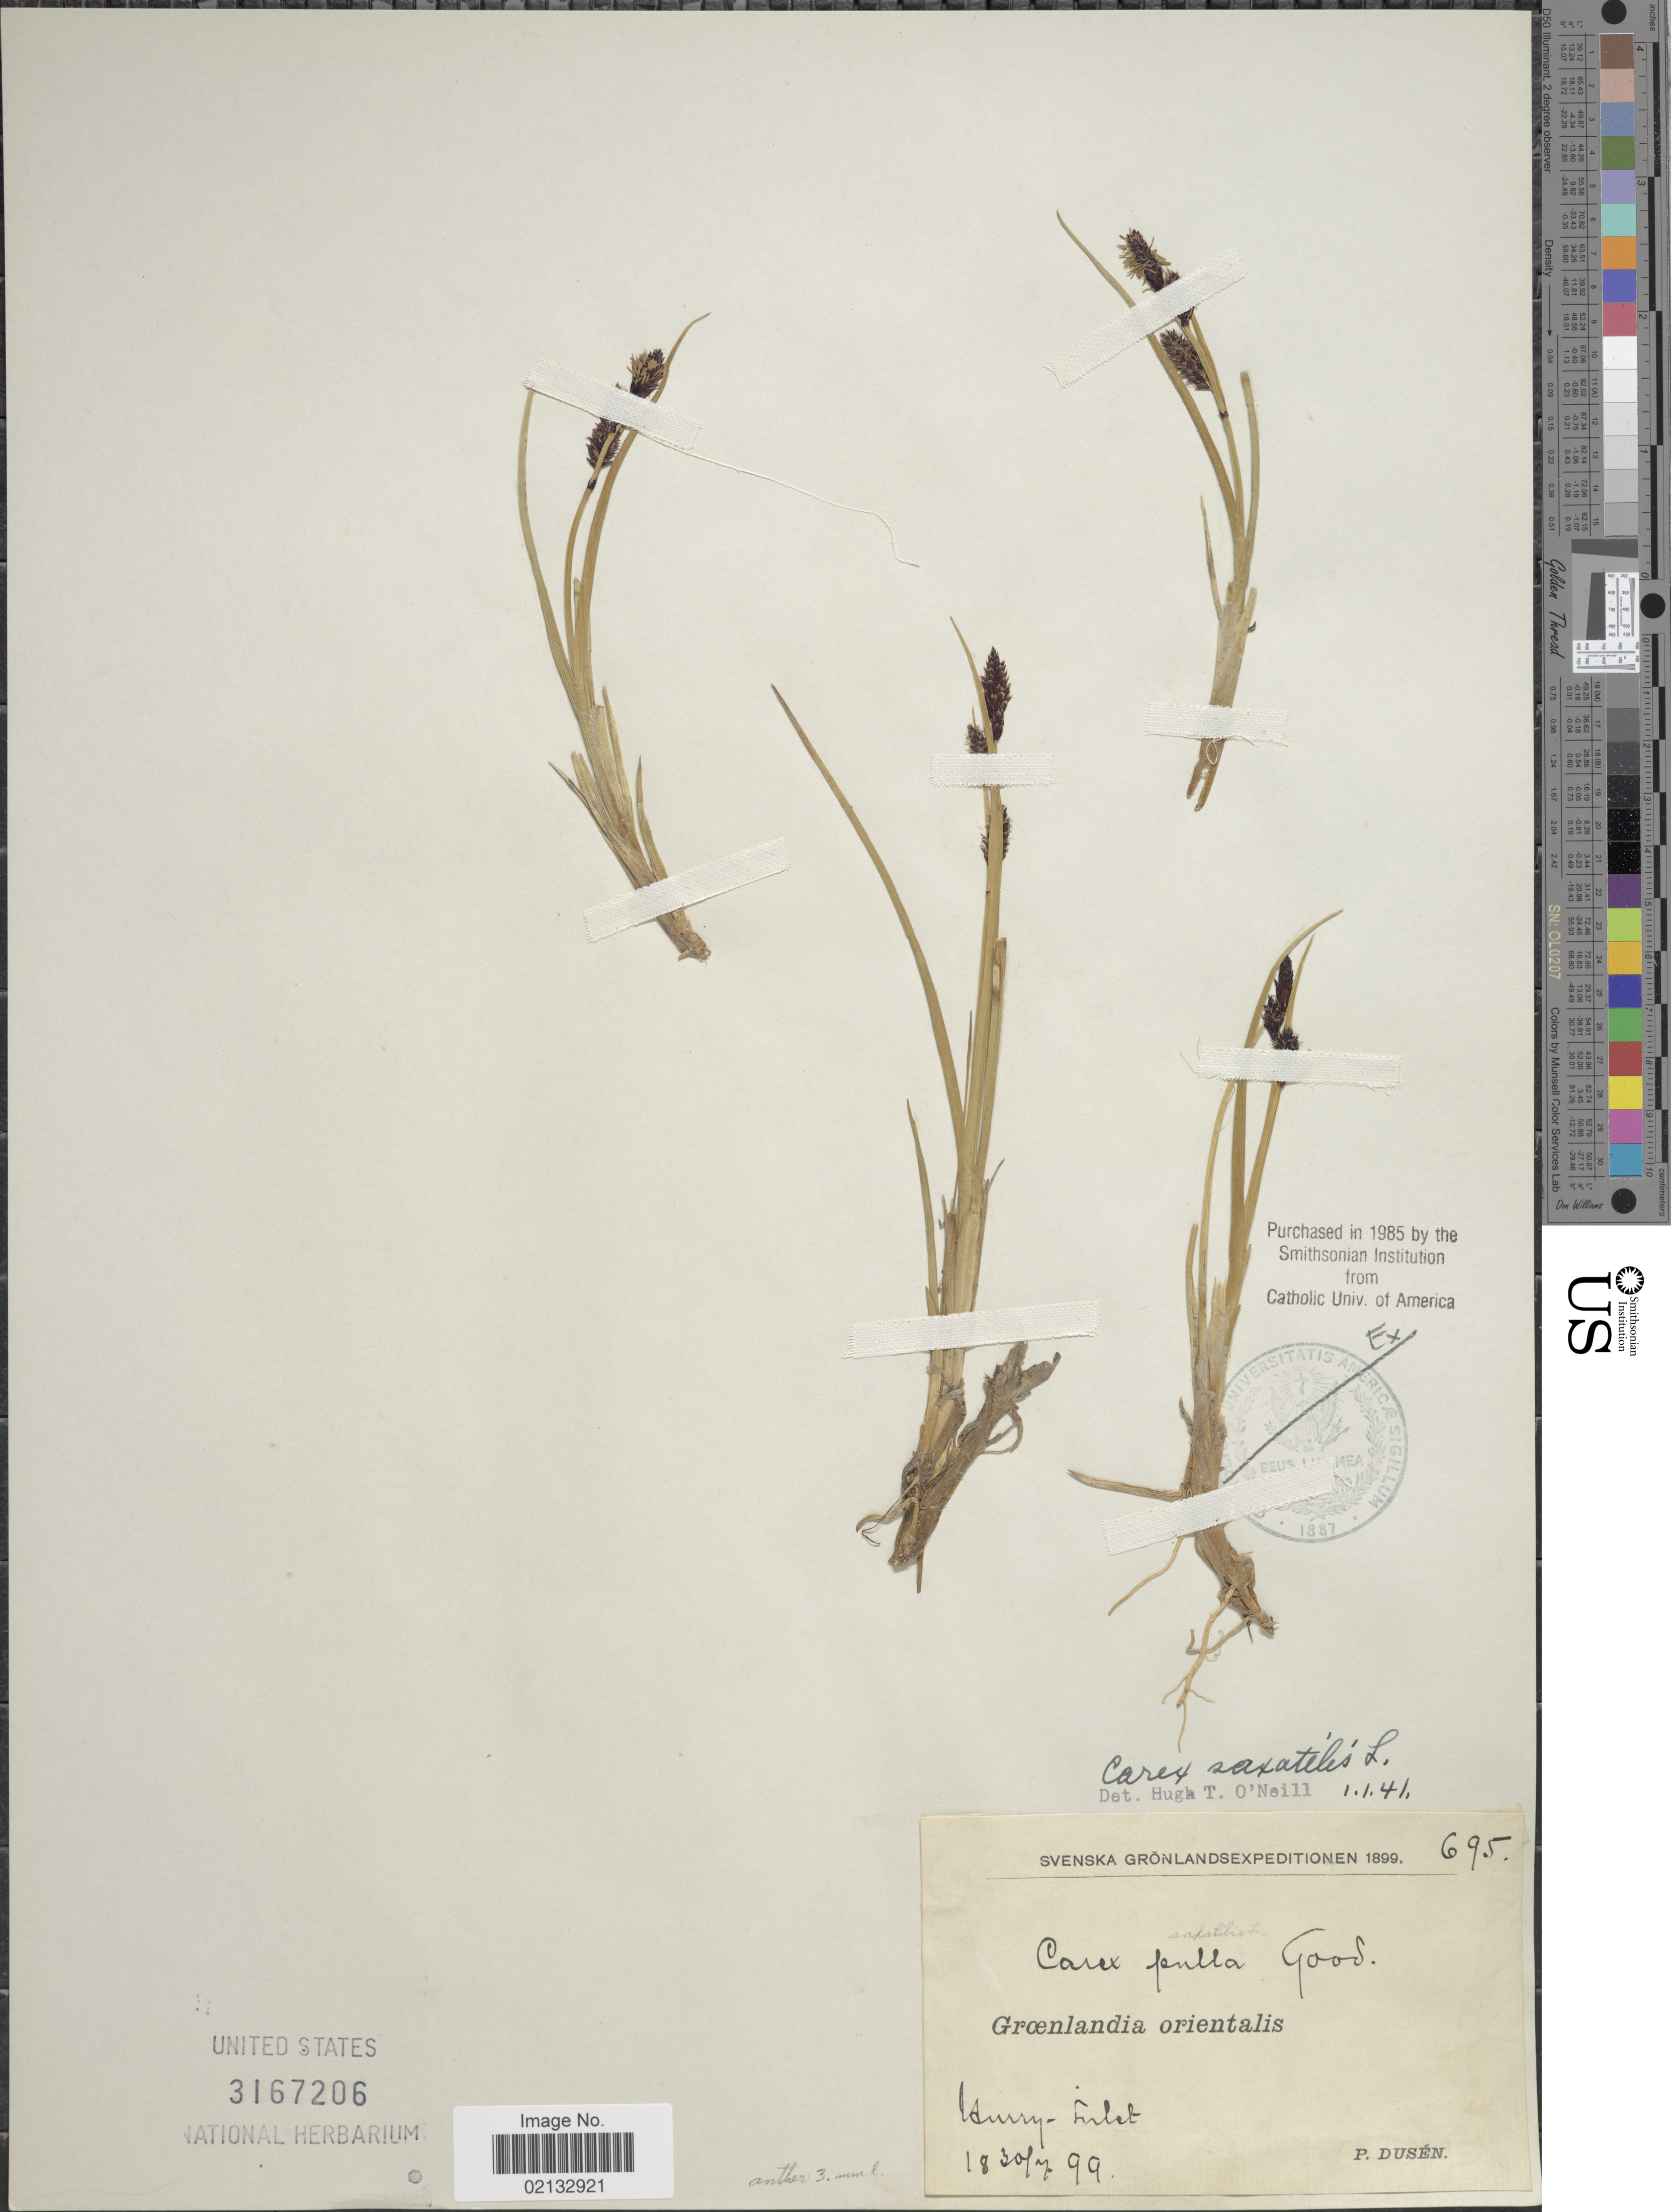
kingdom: Plantae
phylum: Tracheophyta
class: Liliopsida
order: Poales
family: Cyperaceae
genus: Carex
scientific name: Carex saxatilis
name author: L.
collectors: P. Dusén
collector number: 695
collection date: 1899-07-03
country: Greenland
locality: Gronlands. Groenlandia orientalis. Hurry-Inlet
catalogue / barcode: US 3167206